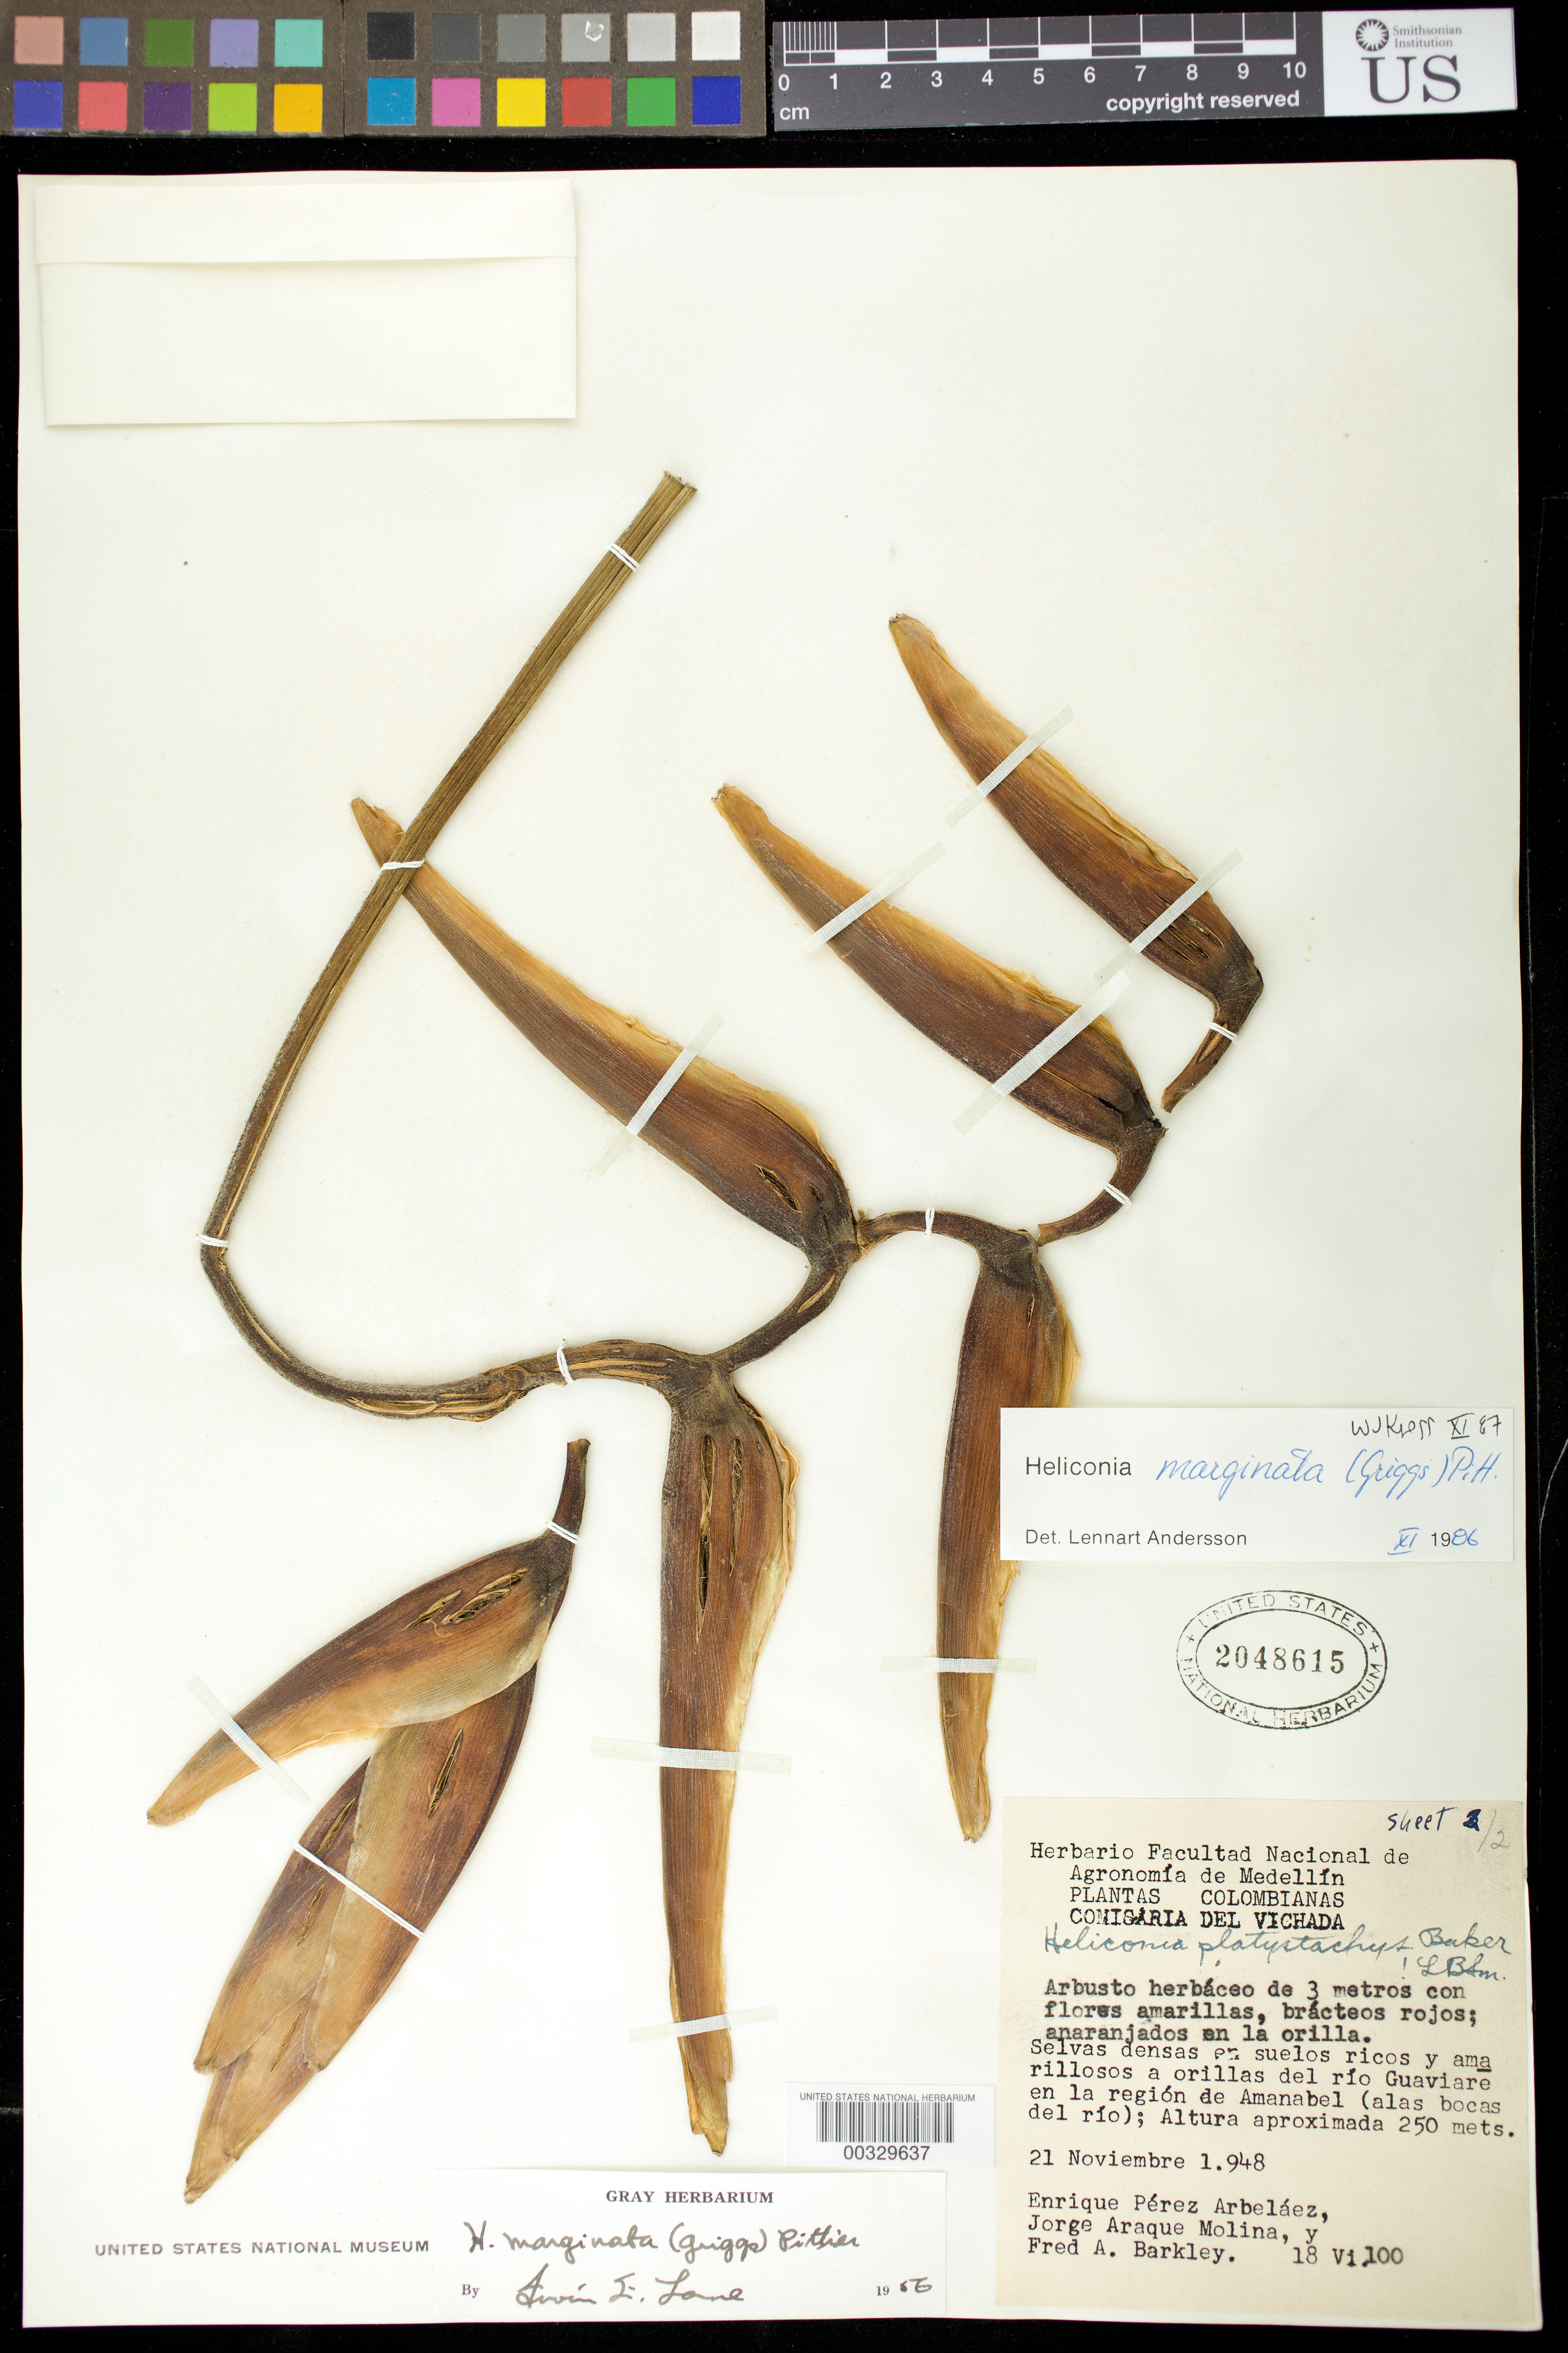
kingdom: Plantae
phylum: Tracheophyta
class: Liliopsida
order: Zingiberales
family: Heliconiaceae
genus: Heliconia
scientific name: Heliconia marginata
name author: (R.F. Griggs) Pittier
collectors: E. Pérez Arbeláez, J. Araque Molina & F. A. Barkley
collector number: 18vi.100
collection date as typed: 21 Nov 1948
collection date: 1948-11-21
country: Colombia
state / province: Vichada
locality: On banks of Rio Guaviare in region of Amanabel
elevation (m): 250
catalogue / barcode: US 2048615